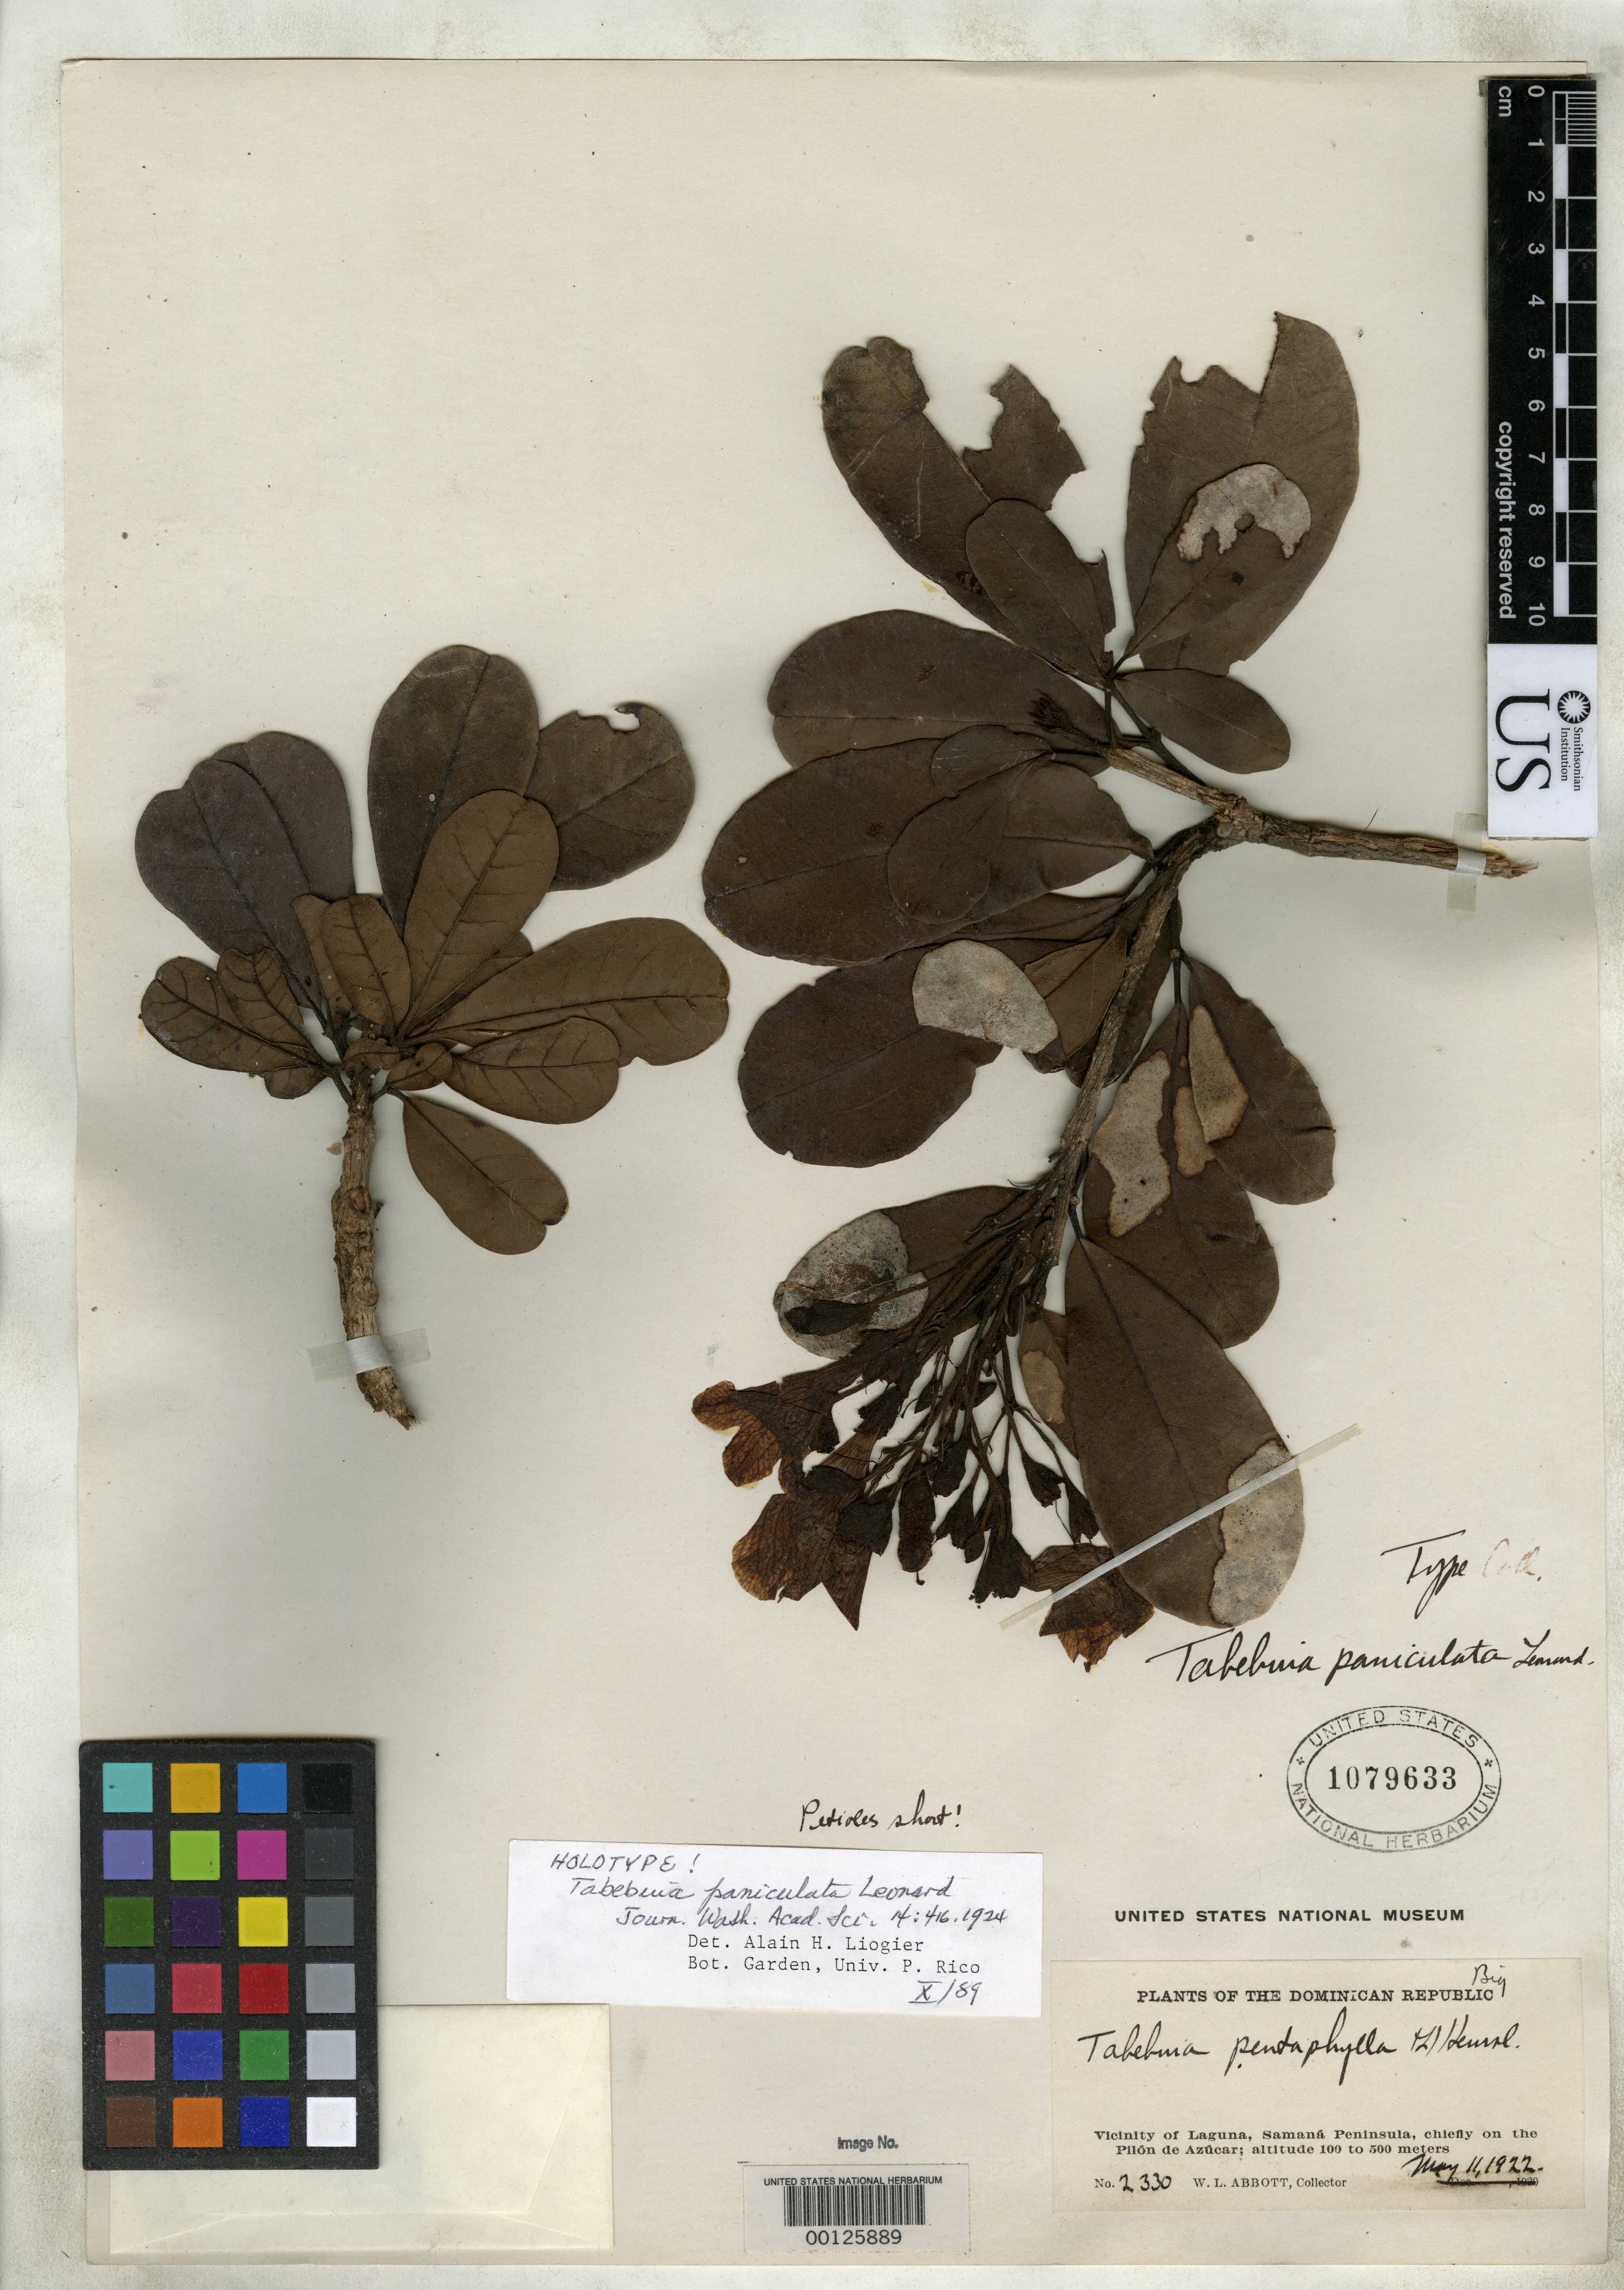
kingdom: Plantae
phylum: Tracheophyta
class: Magnoliopsida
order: Lamiales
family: Bignoniaceae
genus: Tabebuia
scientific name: Tabebuia paniculata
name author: Leonard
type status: Holotype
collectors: W. L. Abbott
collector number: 2330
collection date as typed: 11 May 1922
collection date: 1922-05-11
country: Dominican Republic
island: Hispaniola Island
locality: Laguna, Pilon de Azucar.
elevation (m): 500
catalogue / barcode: US 1079633